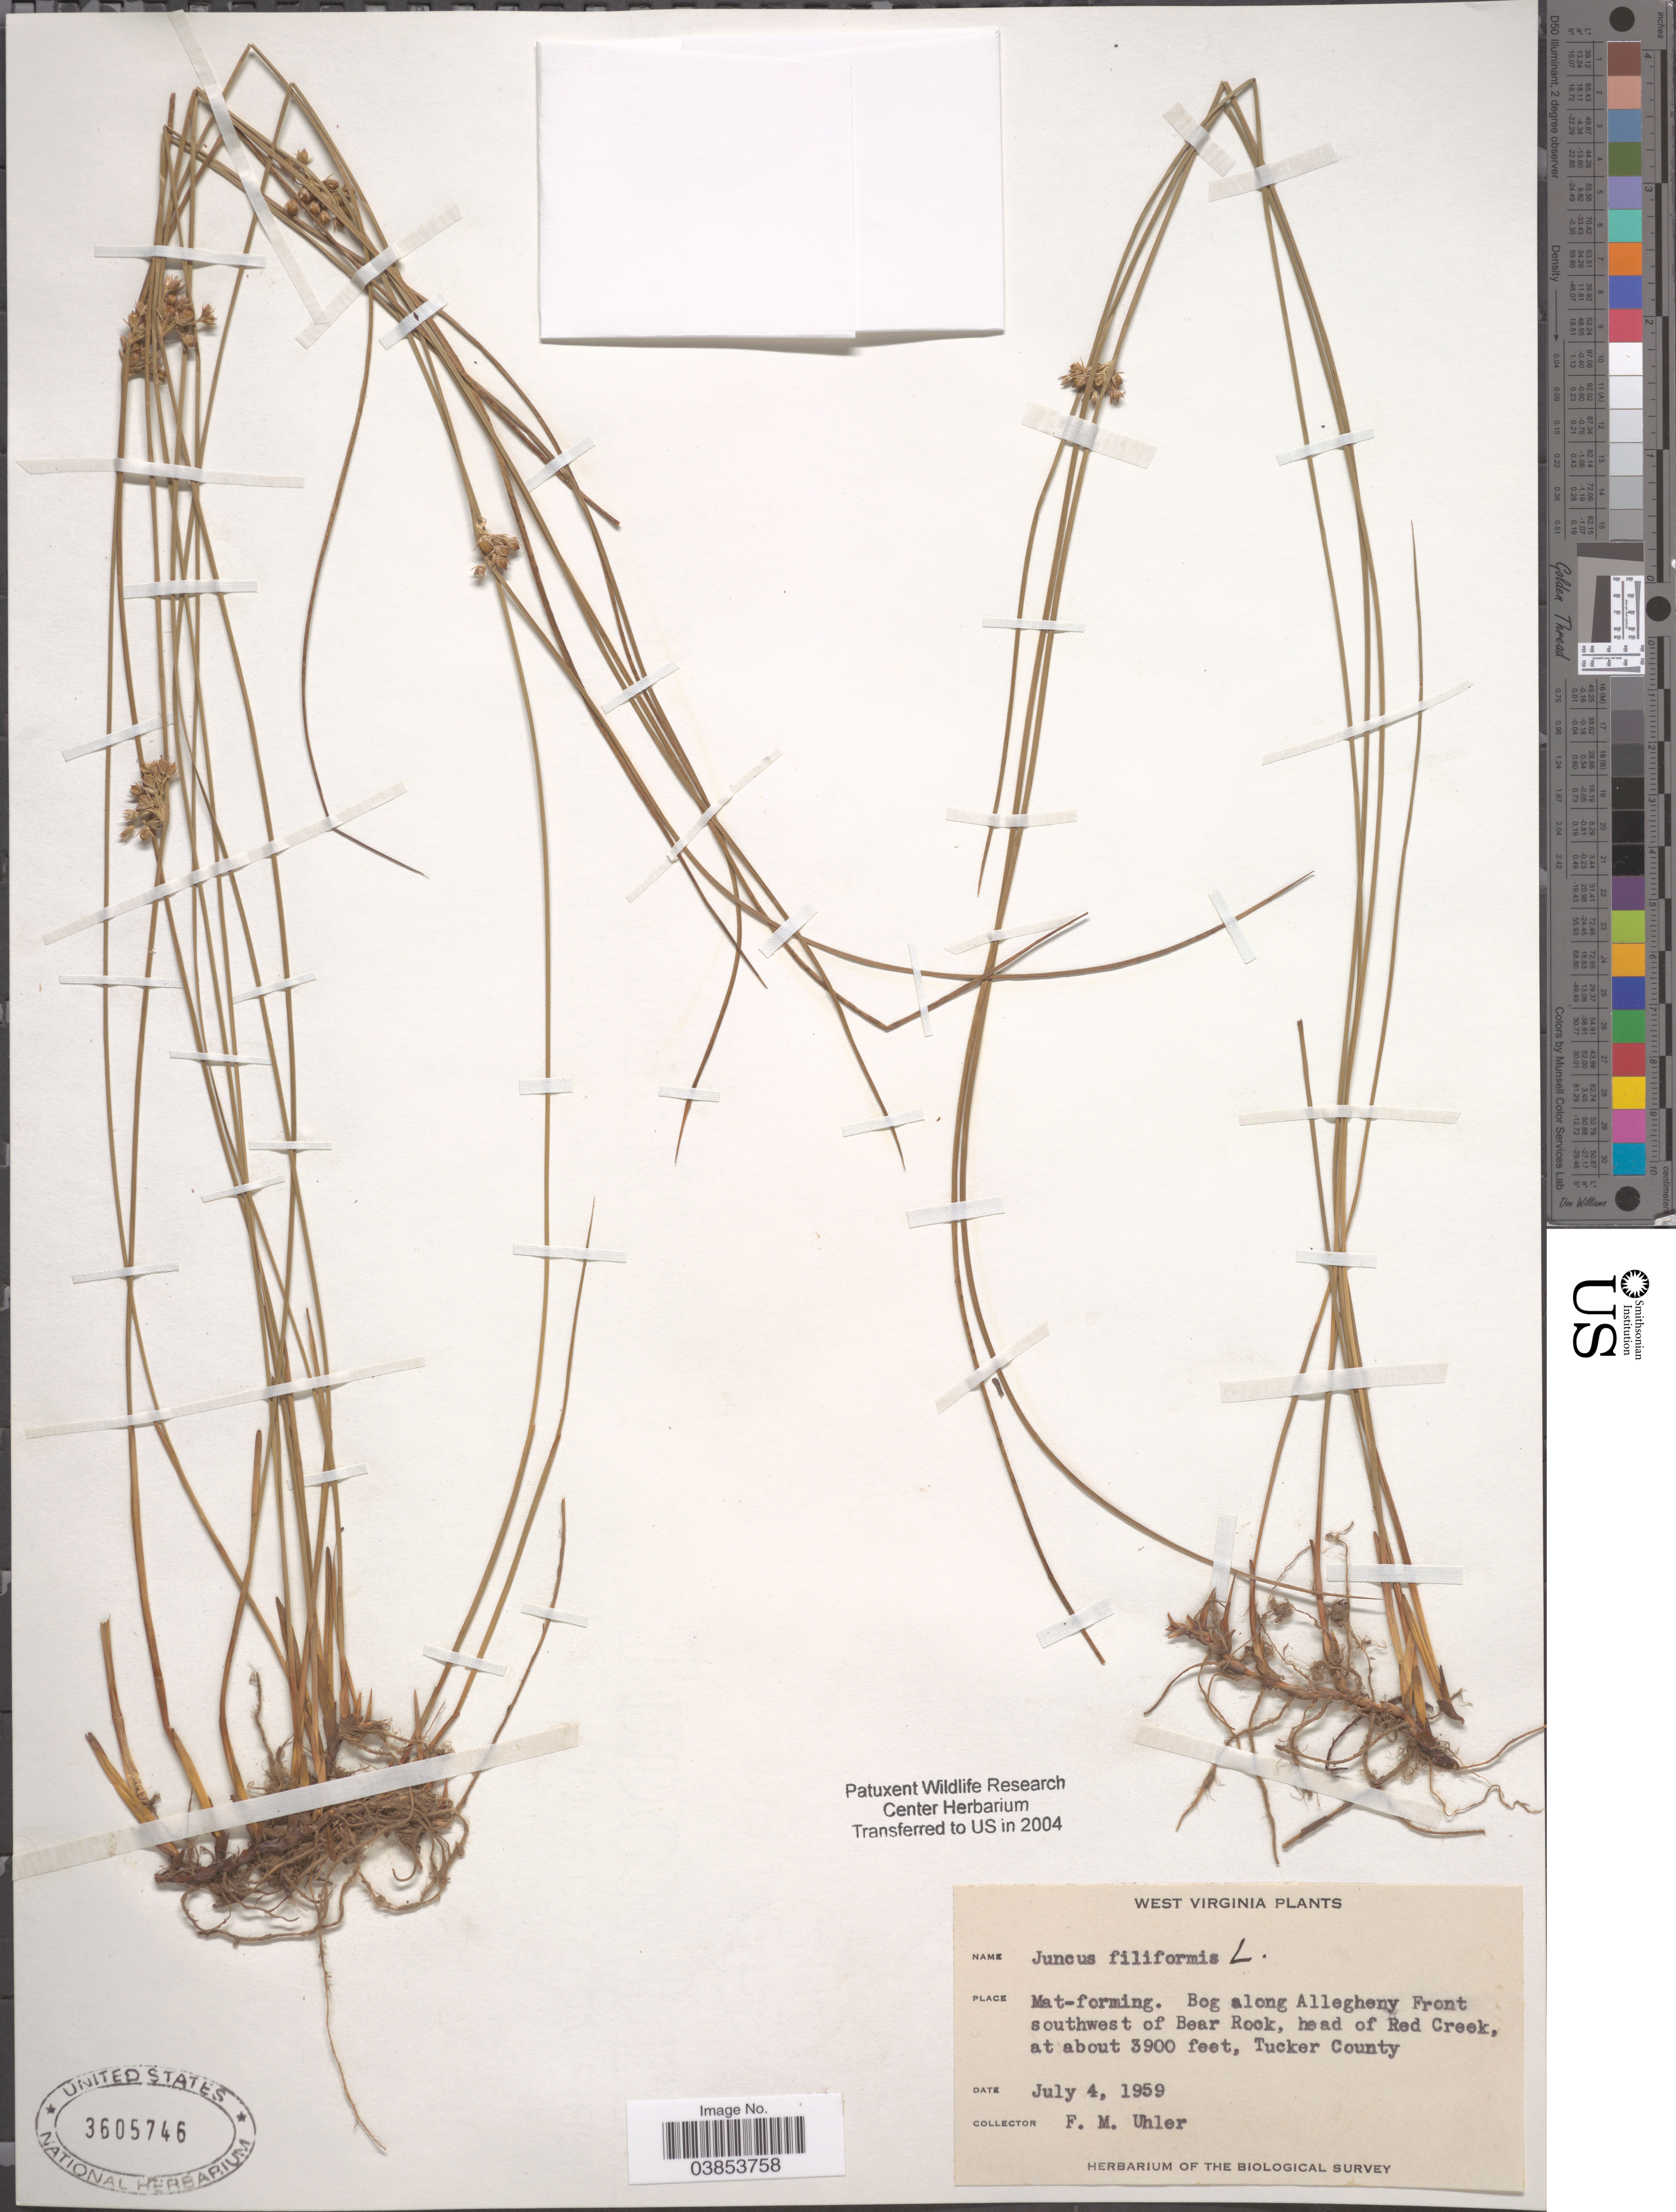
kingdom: Plantae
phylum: Tracheophyta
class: Liliopsida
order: Poales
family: Juncaceae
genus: Juncus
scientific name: Juncus filiformis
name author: L.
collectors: F. M. Uhler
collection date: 1959-07-04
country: United States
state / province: West Virginia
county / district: Tucker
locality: Bog along Allegheny Front southwest of Bear Rock, head of Red Creek, Tucker county.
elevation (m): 1189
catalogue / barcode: US 3605746